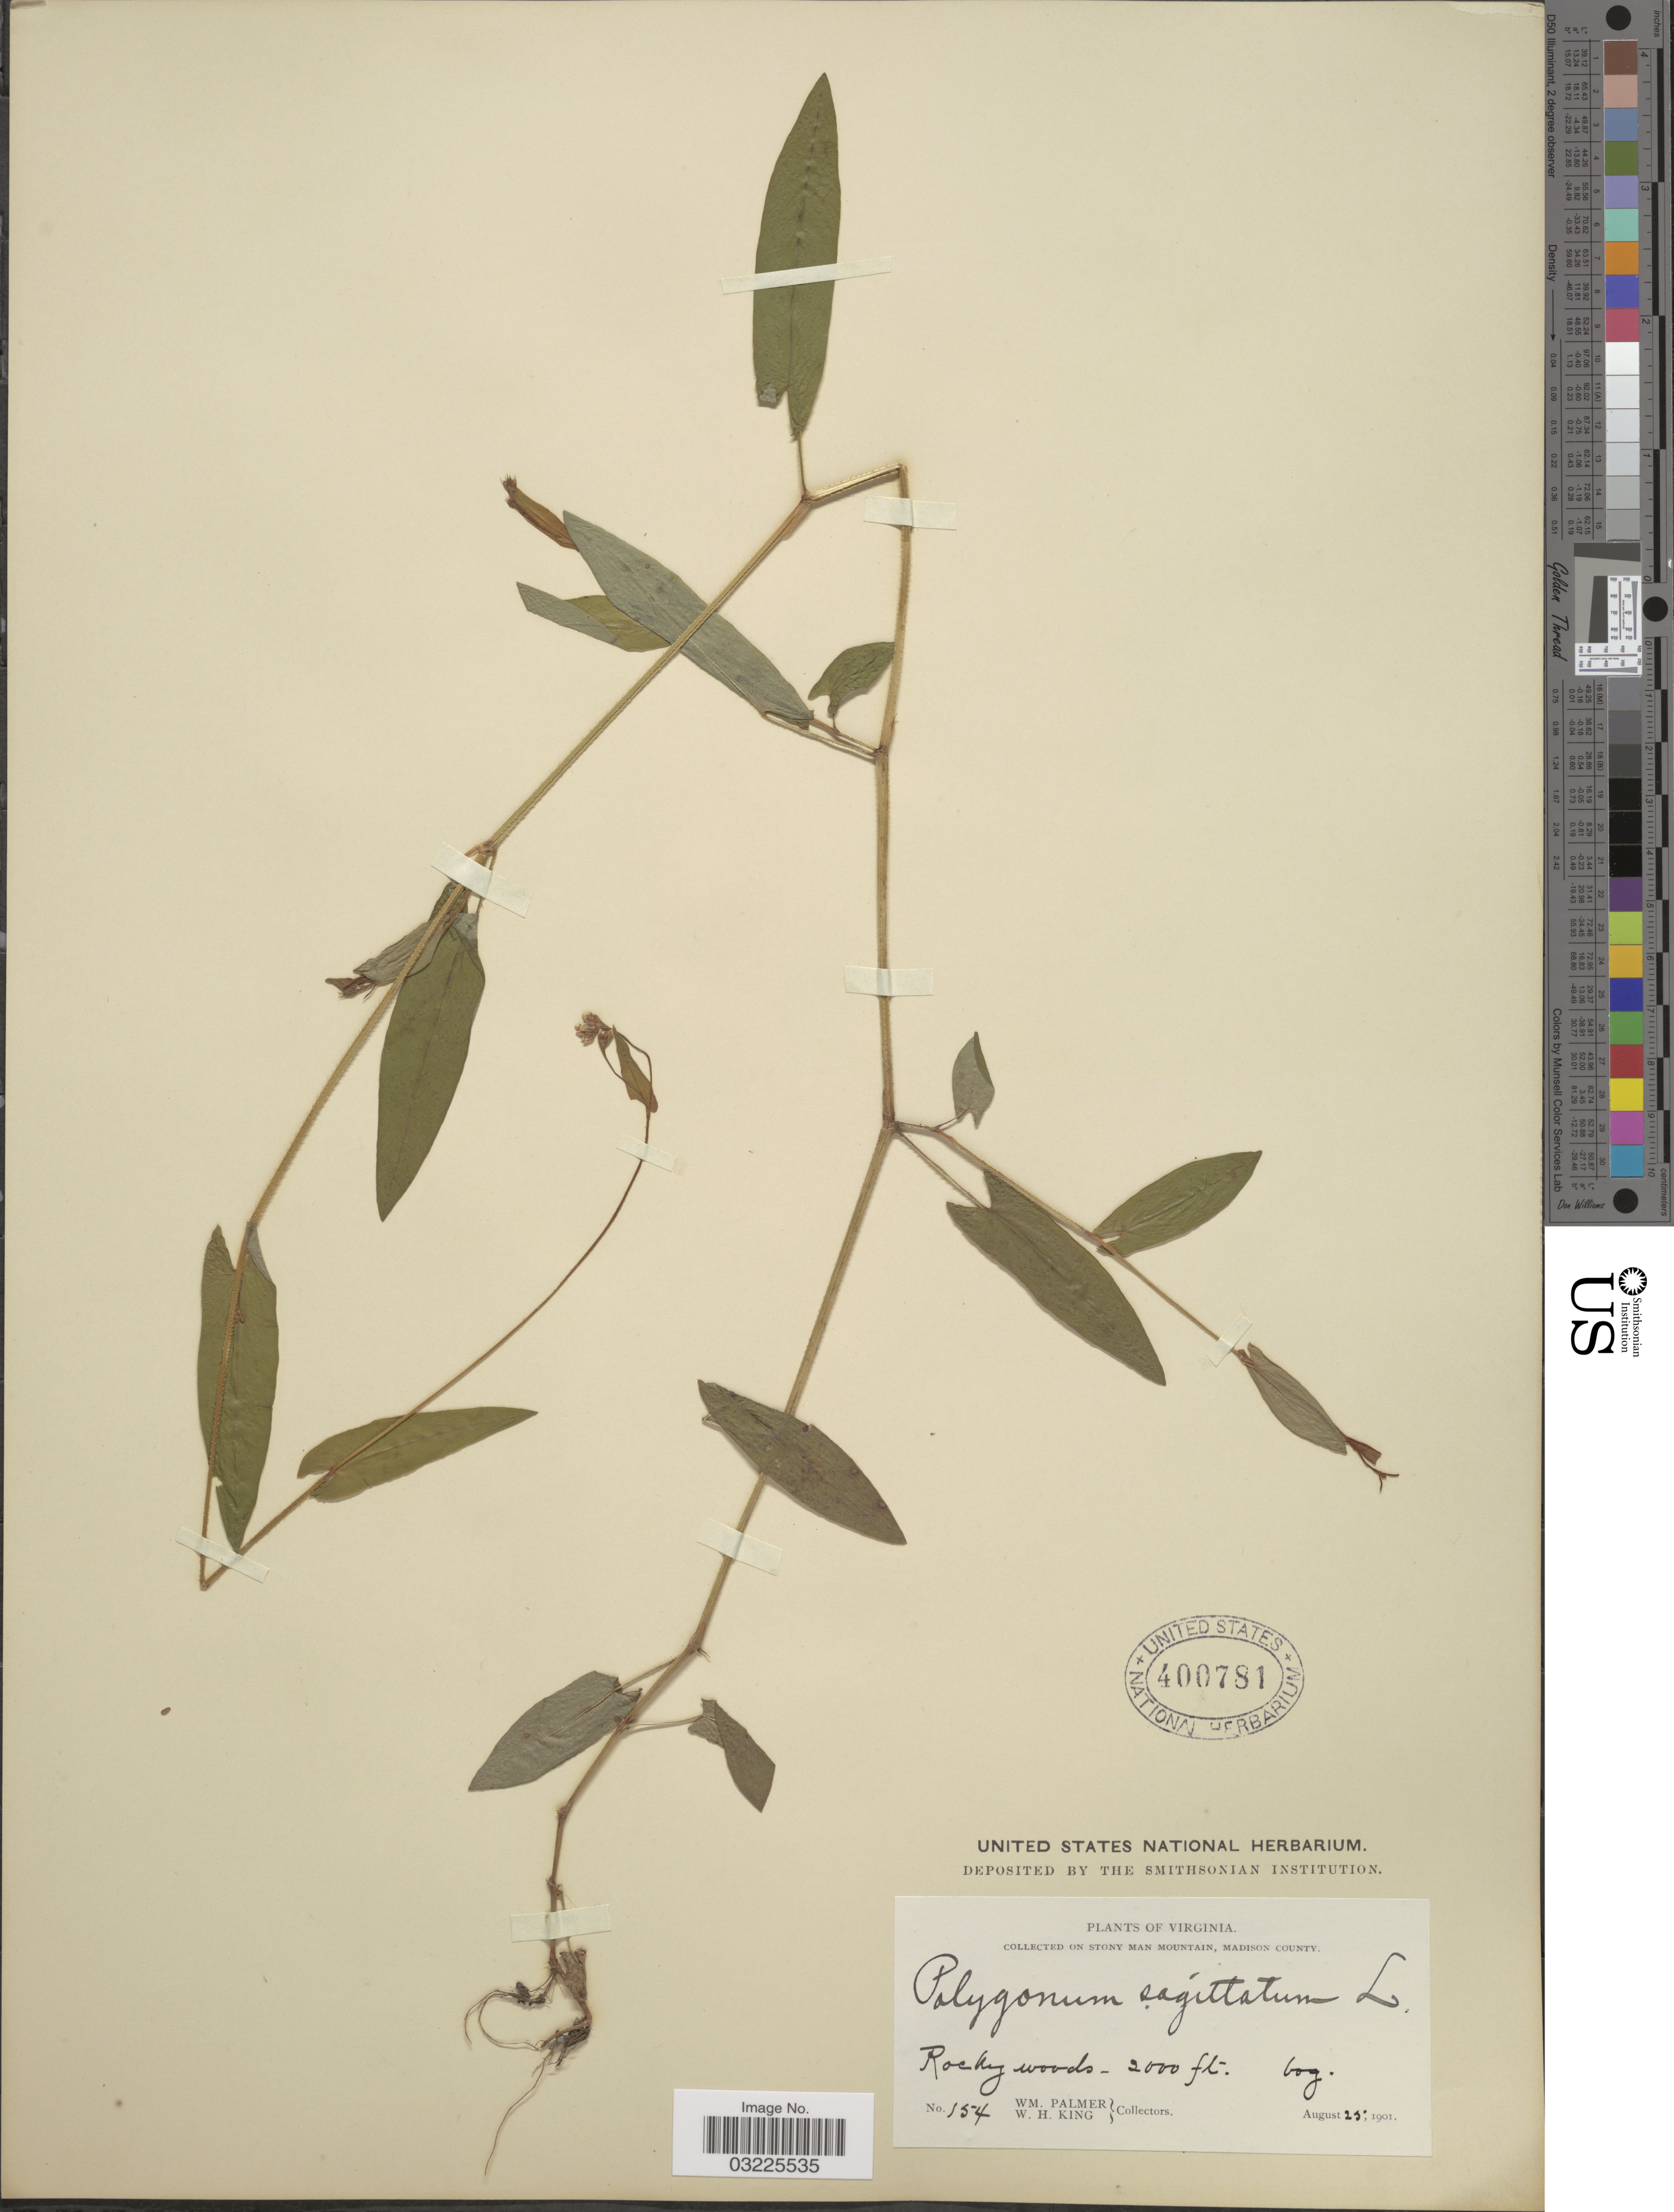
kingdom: Plantae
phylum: Tracheophyta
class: Magnoliopsida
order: Caryophyllales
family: Polygonaceae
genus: Persicaria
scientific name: Persicaria sagittata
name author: (L.) H. Gross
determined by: Atha, D. E.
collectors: W. Palmer & W. H. King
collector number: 154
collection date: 1901-08-25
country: United States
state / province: Virginia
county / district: Madison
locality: On Stony Man Mountain Rocky woods.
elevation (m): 610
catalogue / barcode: US 400781